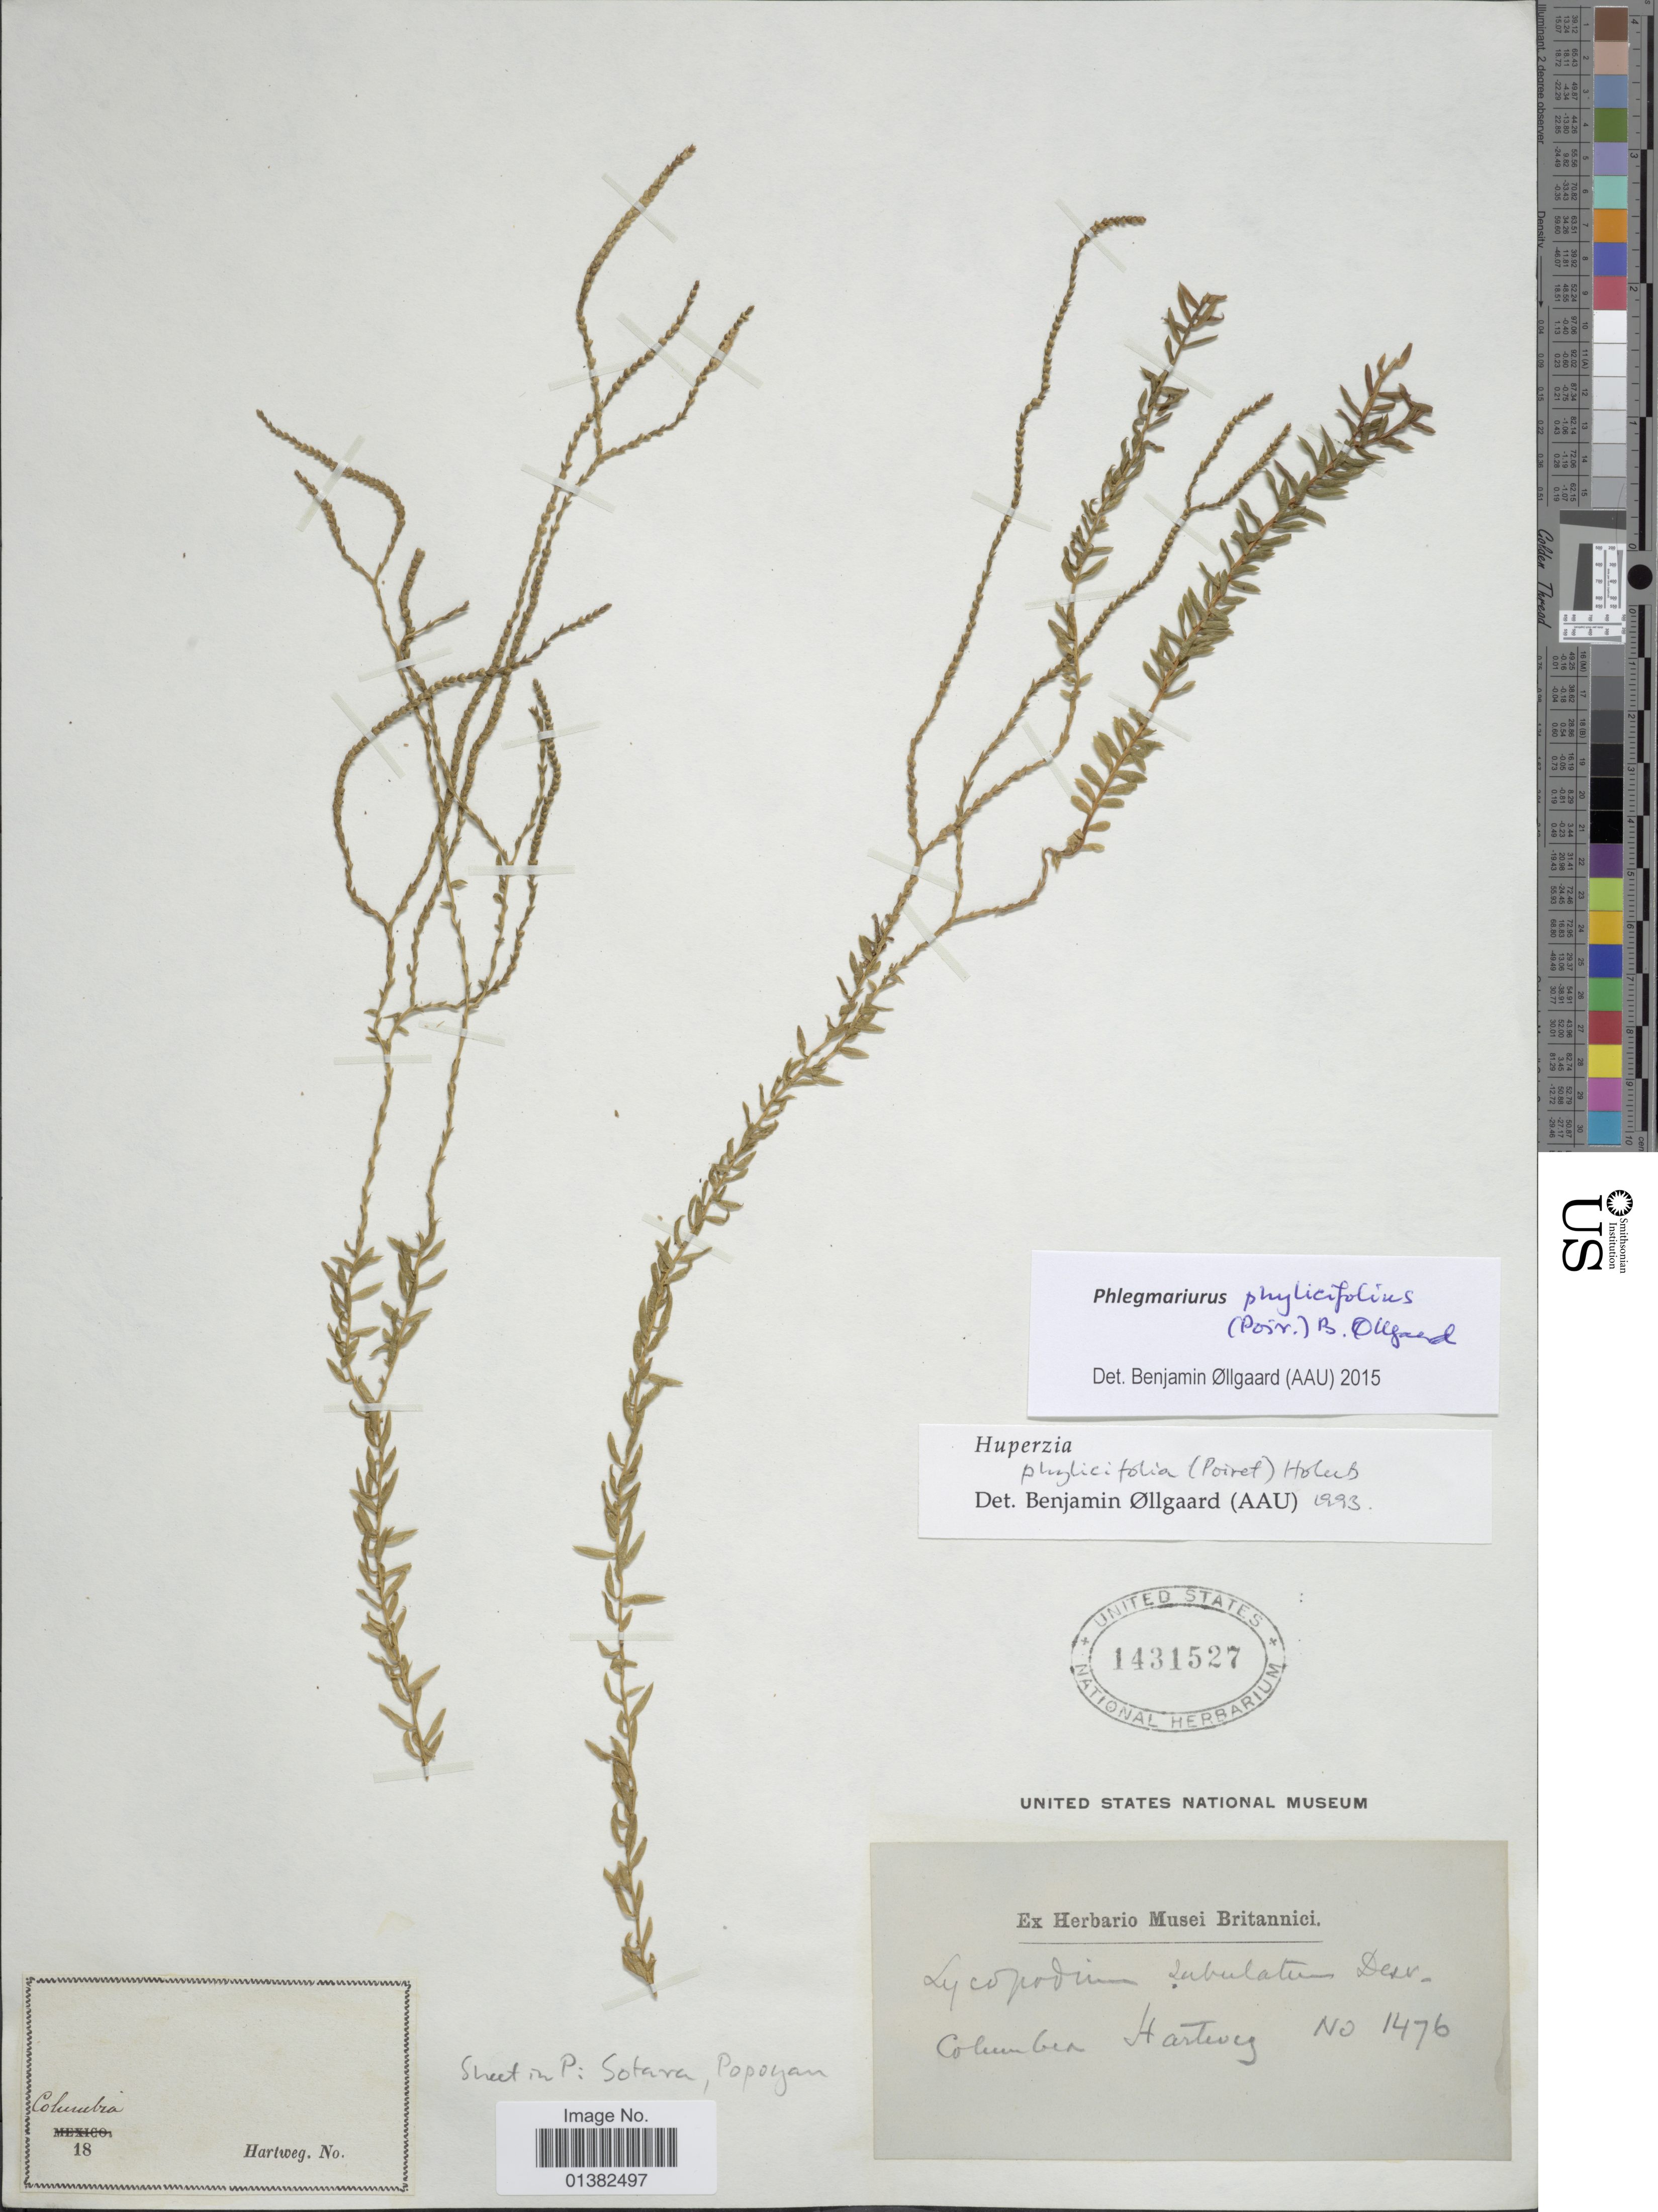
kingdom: Plantae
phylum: Tracheophyta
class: Lycopodiopsida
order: Lycopodiales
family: Lycopodiaceae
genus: Phlegmariurus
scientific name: Phlegmariurus phylicifolius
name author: (Desv. ex Poir.) B. Øllg.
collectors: Hartweg, --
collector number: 1476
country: Colombia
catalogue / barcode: US 1431527